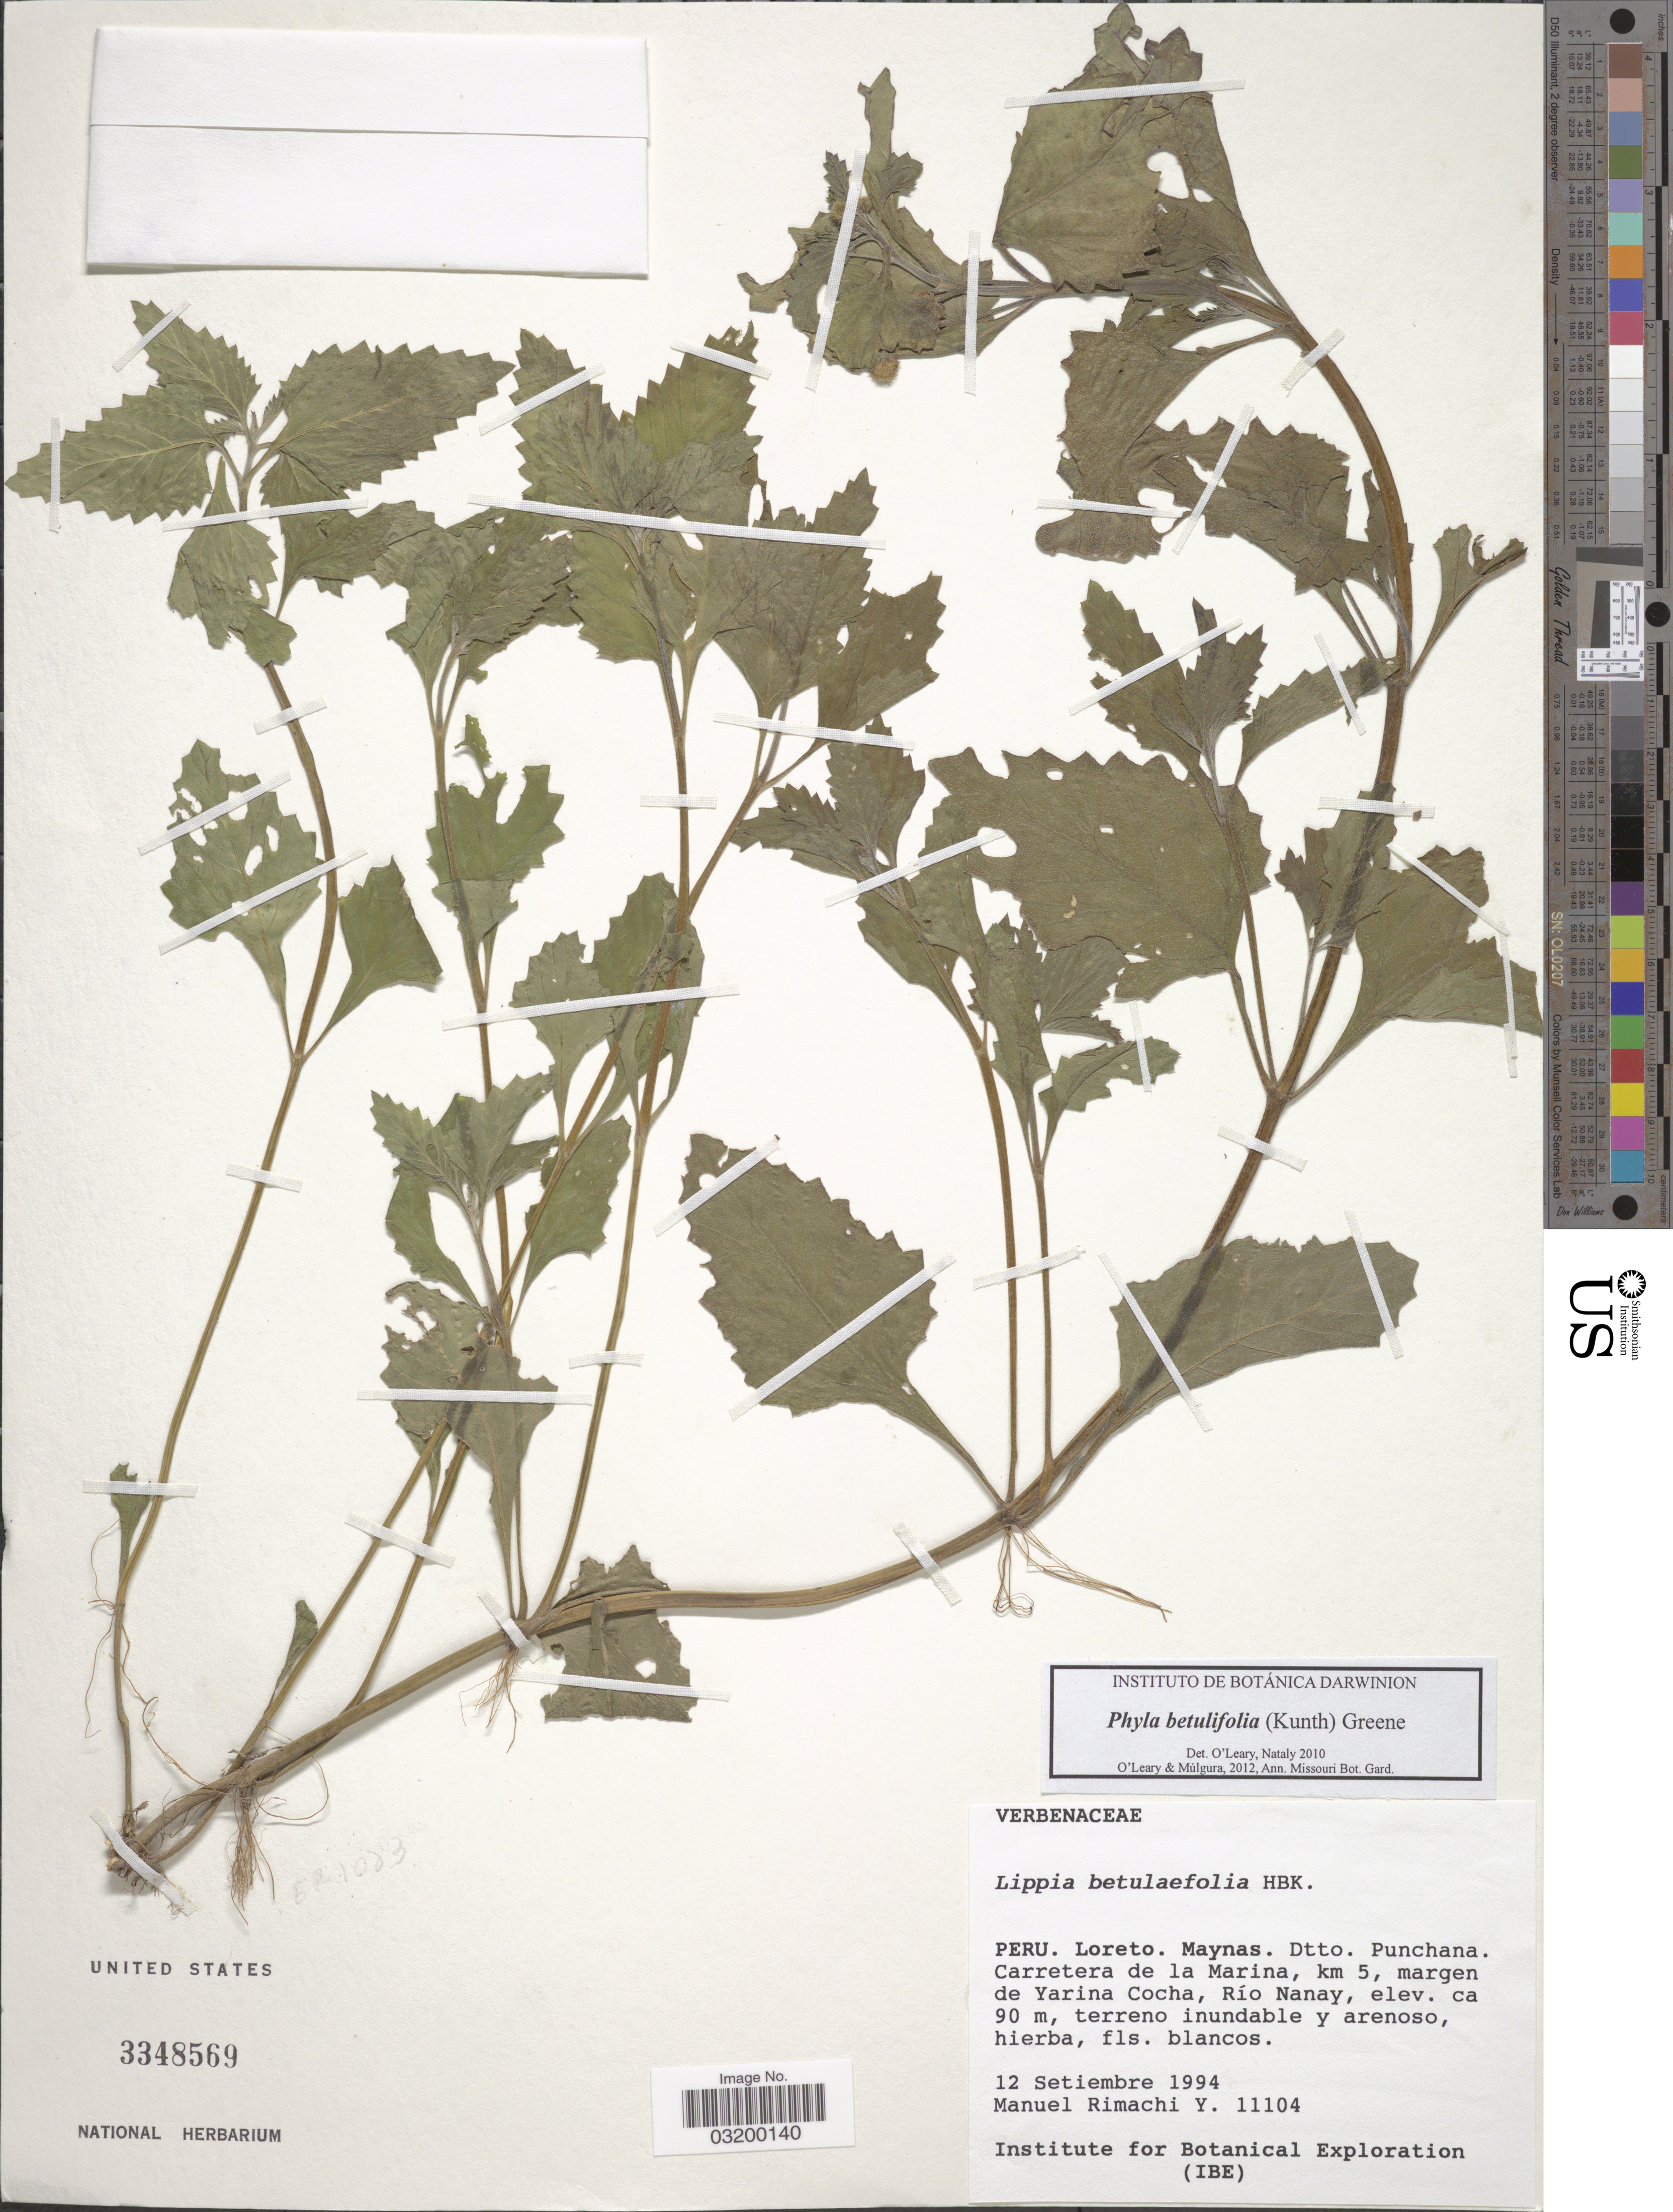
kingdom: Plantae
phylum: Tracheophyta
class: Magnoliopsida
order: Lamiales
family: Verbenaceae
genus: Phyla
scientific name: Phyla betulifolia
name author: (Kunth) Greene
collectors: M. Rimachi Y.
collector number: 11104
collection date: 1994-09-12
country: Peru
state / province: Loreto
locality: Maynas. Dtto. Puchana. Carretera de la Marina, km 5, margen de Yarina Cocha, Río Nanay.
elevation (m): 90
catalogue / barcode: US 3348569